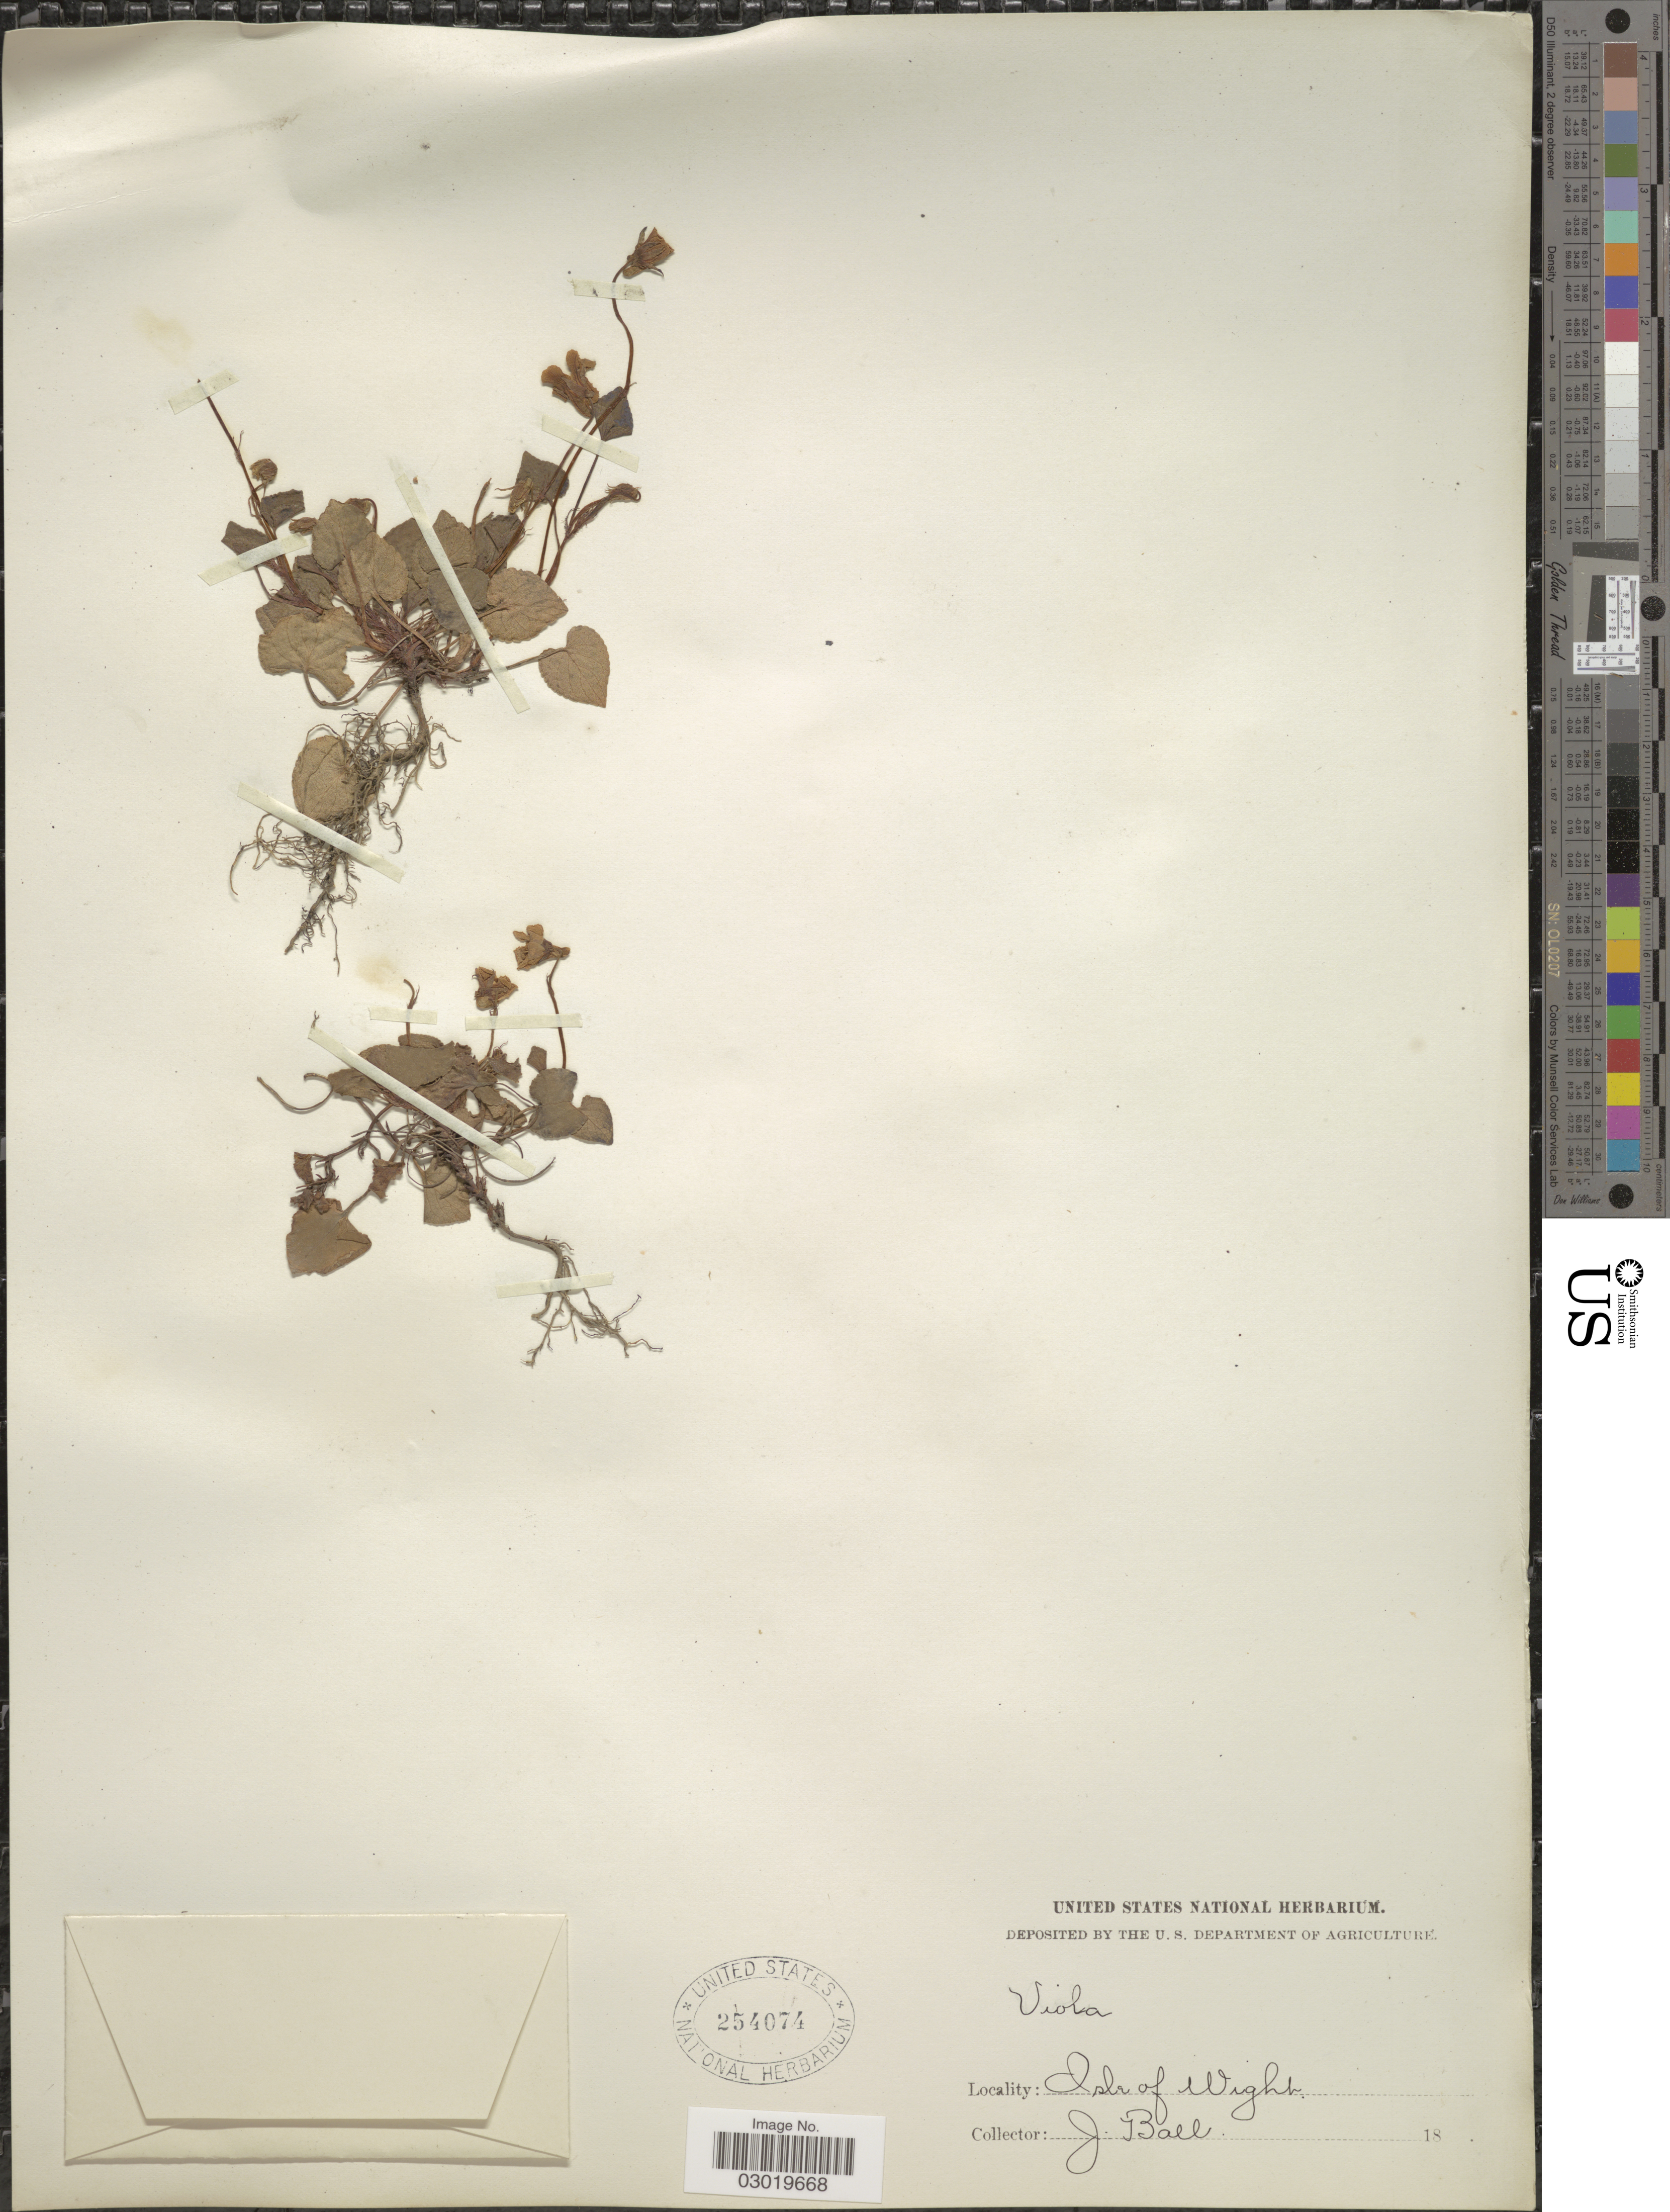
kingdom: Plantae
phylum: Tracheophyta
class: Magnoliopsida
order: Malpighiales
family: Violaceae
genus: Viola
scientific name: Viola sp.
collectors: J. Ball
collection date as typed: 18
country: United Kingdom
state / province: England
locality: Isle of Wight.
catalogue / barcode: US 254074